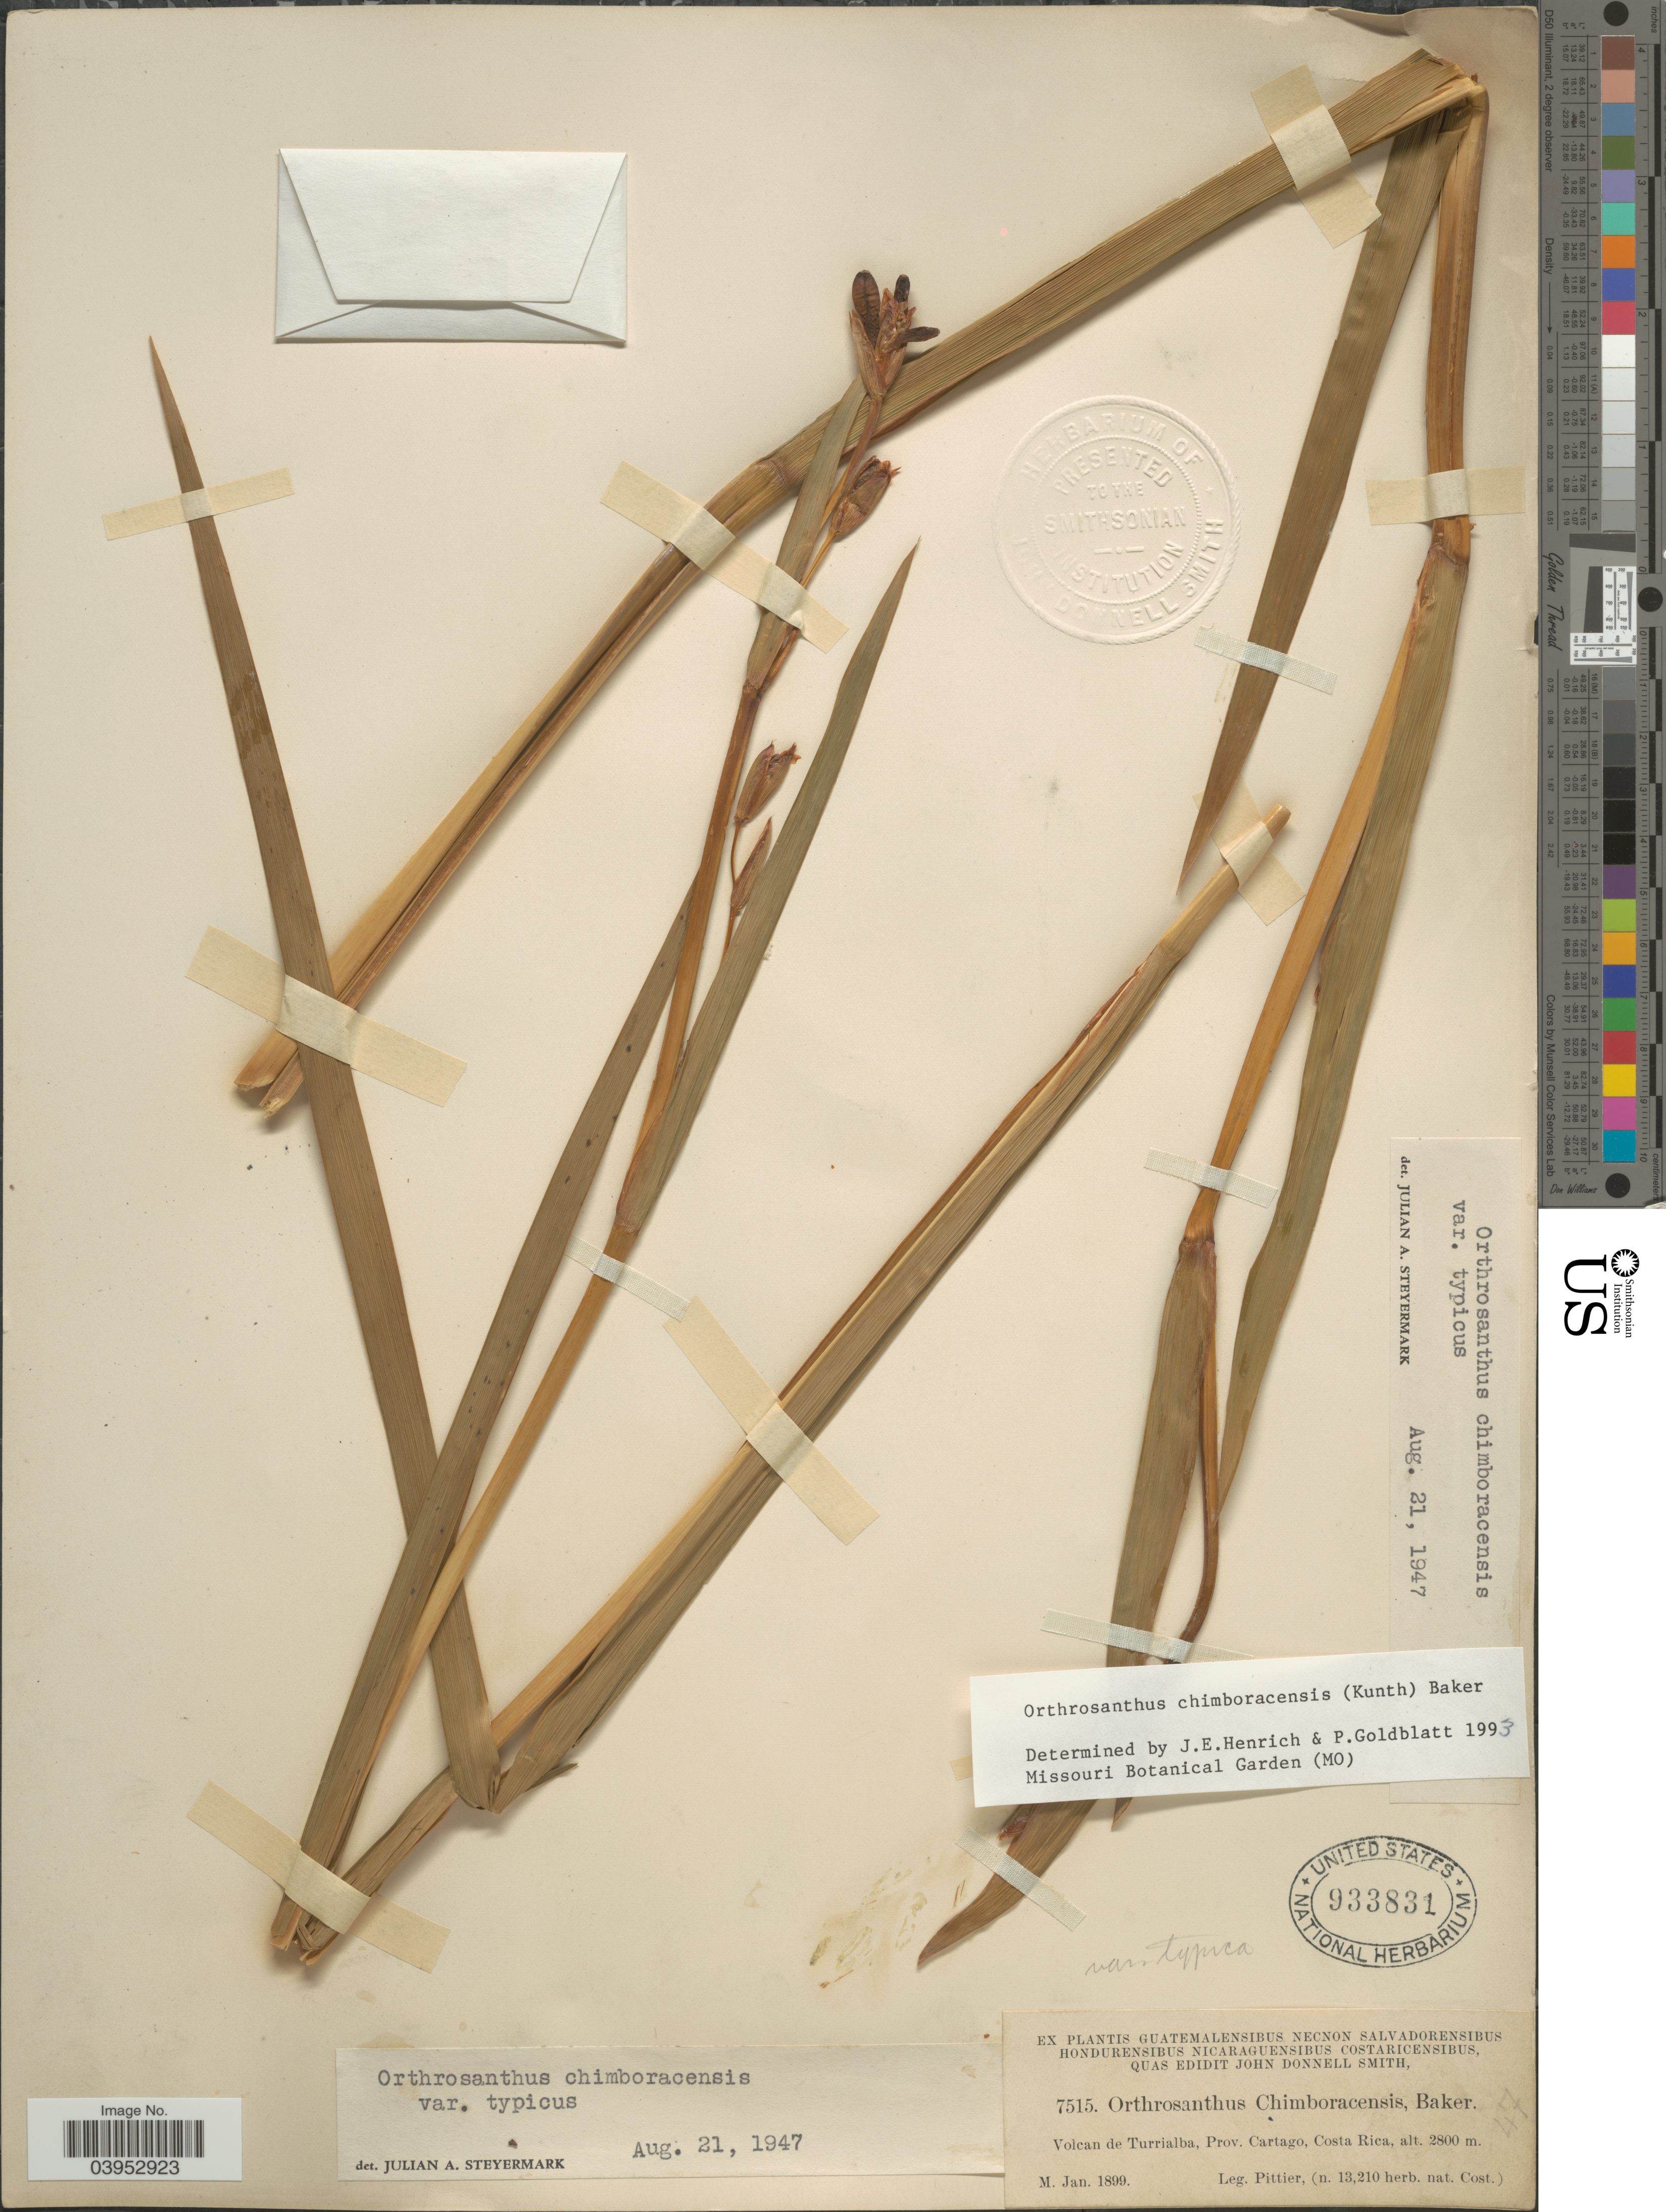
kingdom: Plantae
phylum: Tracheophyta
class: Liliopsida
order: Asparagales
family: Iridaceae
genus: Orthrosanthus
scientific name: Orthrosanthus chimboracensis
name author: (Kunth) Baker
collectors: H. F. Pittier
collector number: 7515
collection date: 1899-01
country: Costa Rica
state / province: Cartago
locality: Volcan de Turrialba.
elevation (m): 2800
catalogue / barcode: US 933831